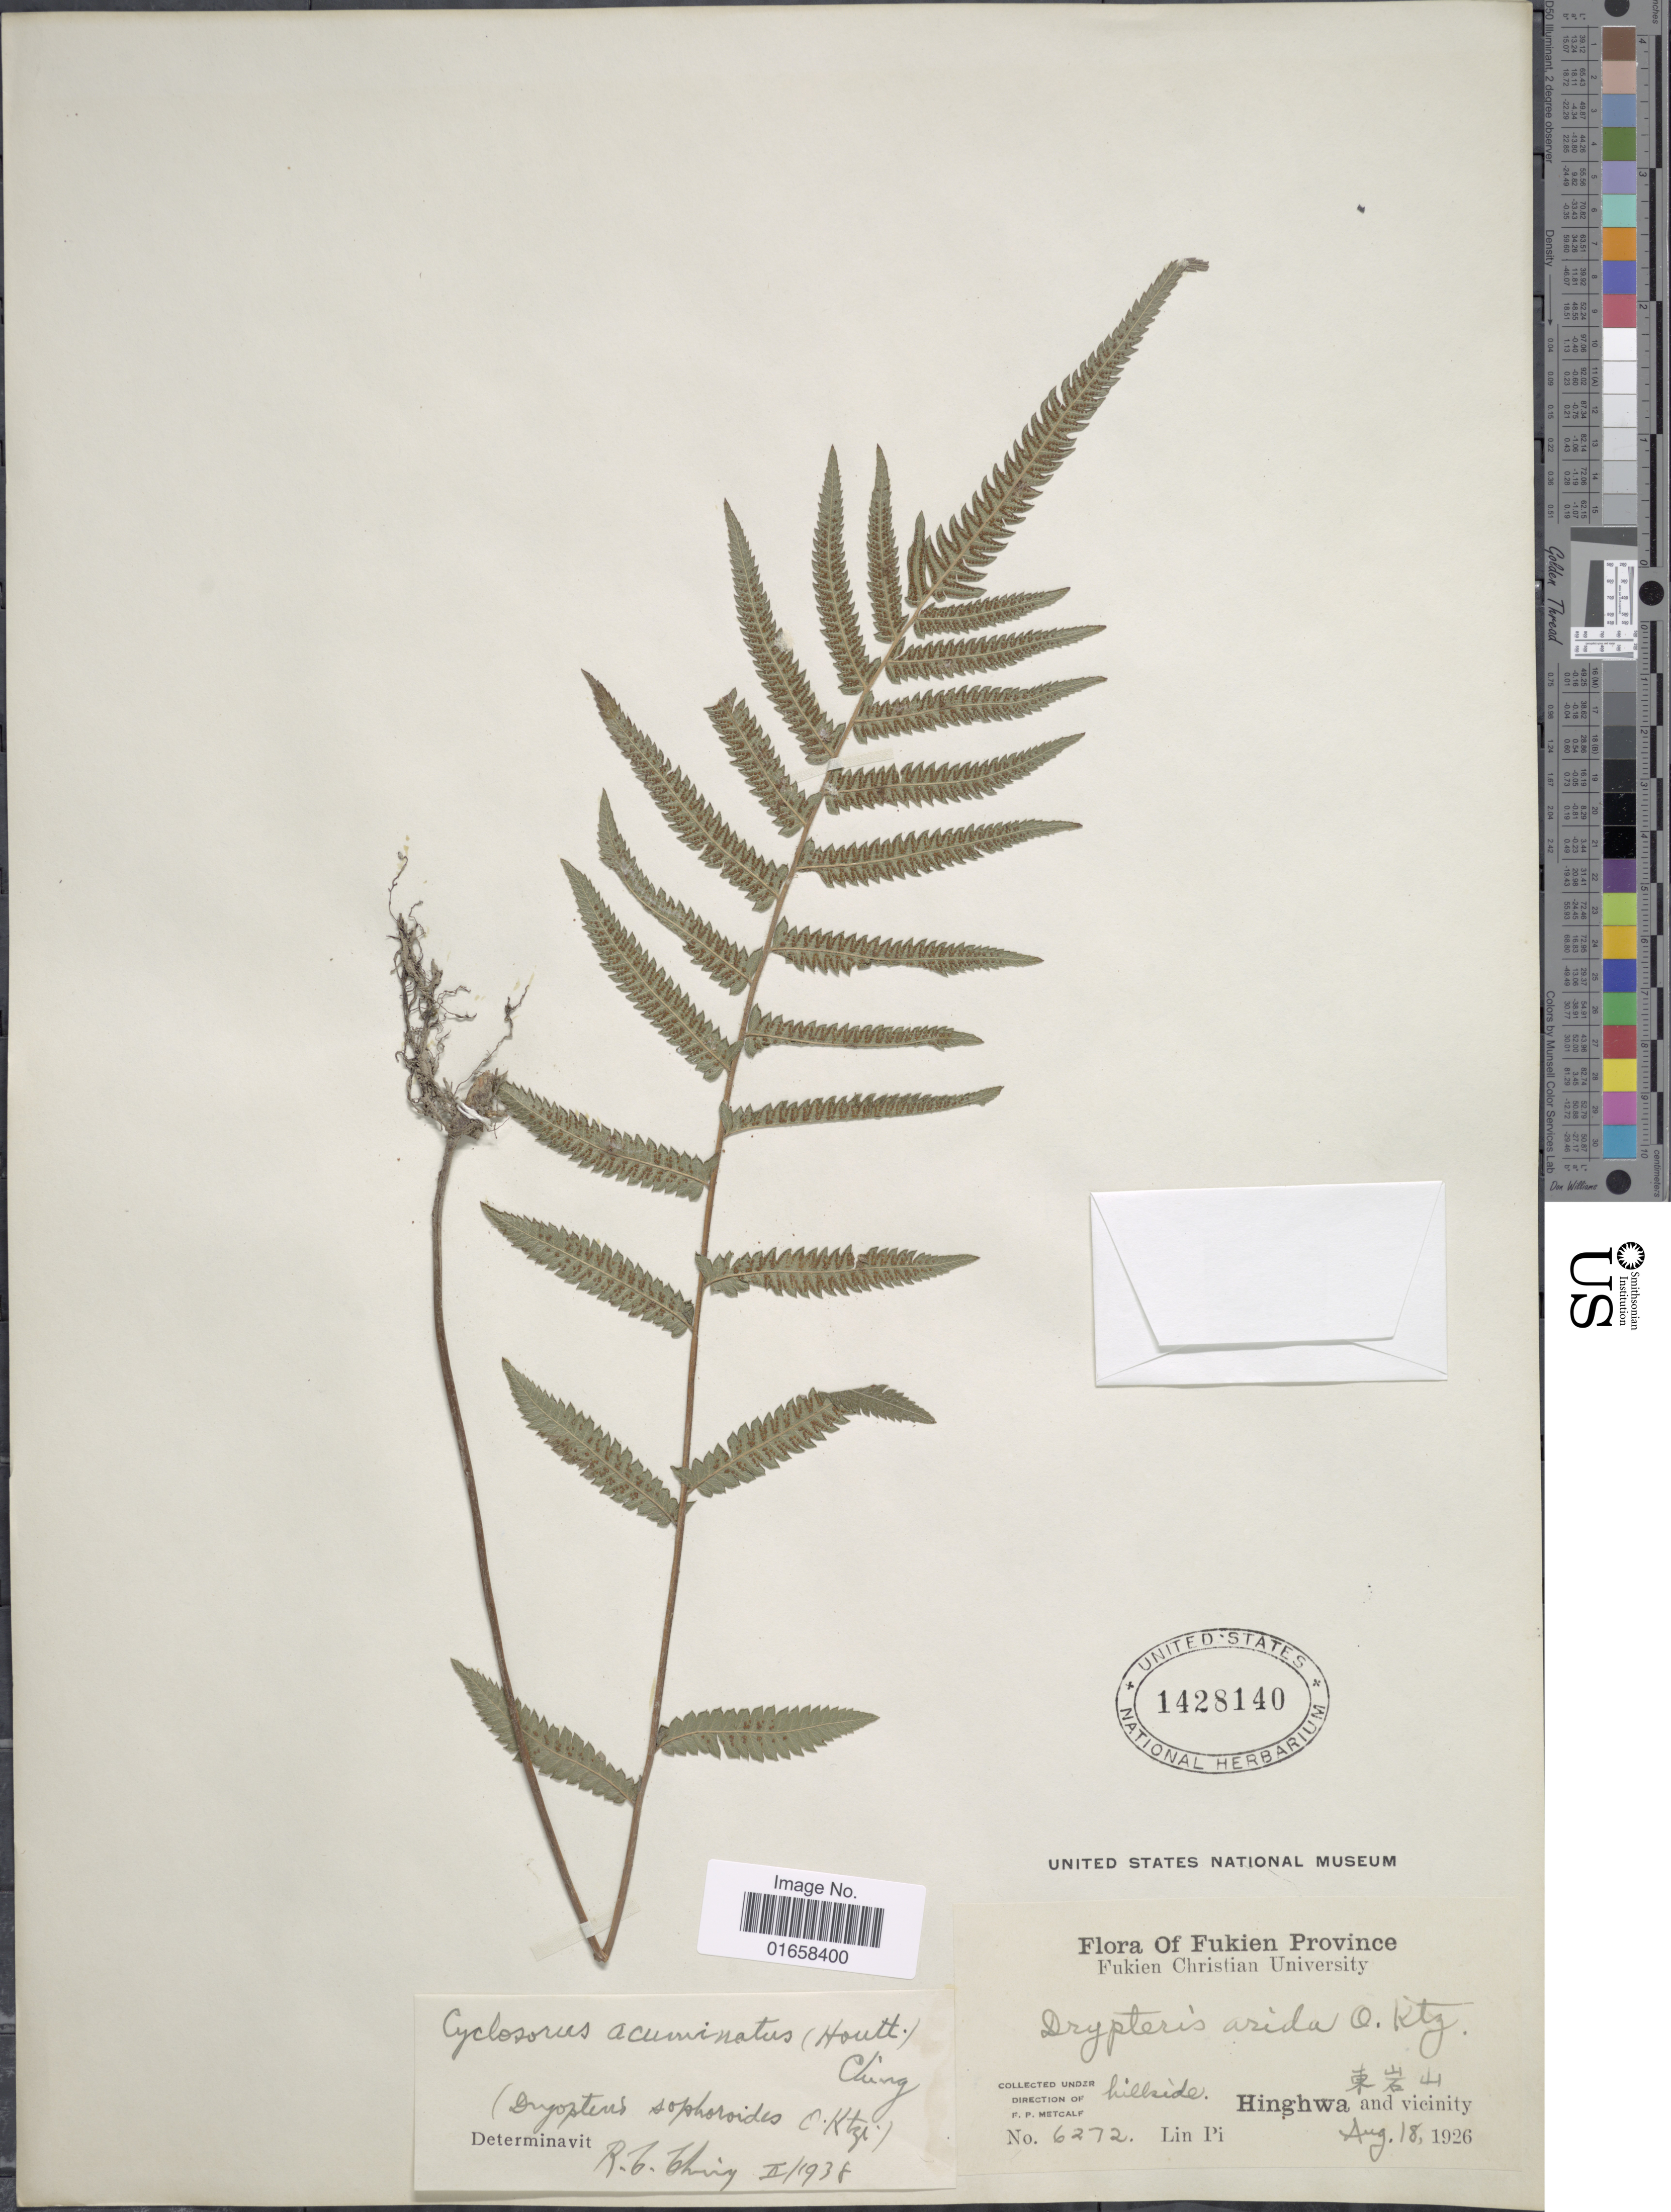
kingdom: Plantae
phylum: Tracheophyta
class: Polypodiopsida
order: Polypodiales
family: Thelypteridaceae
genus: Christella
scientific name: Christella acuminata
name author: (Houtt.) H. Lév.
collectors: L. Pi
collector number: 6272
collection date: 1926-08-18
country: China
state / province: Fujian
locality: Fukien Province. Hinghwa and vicinity.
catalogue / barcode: US 1428140